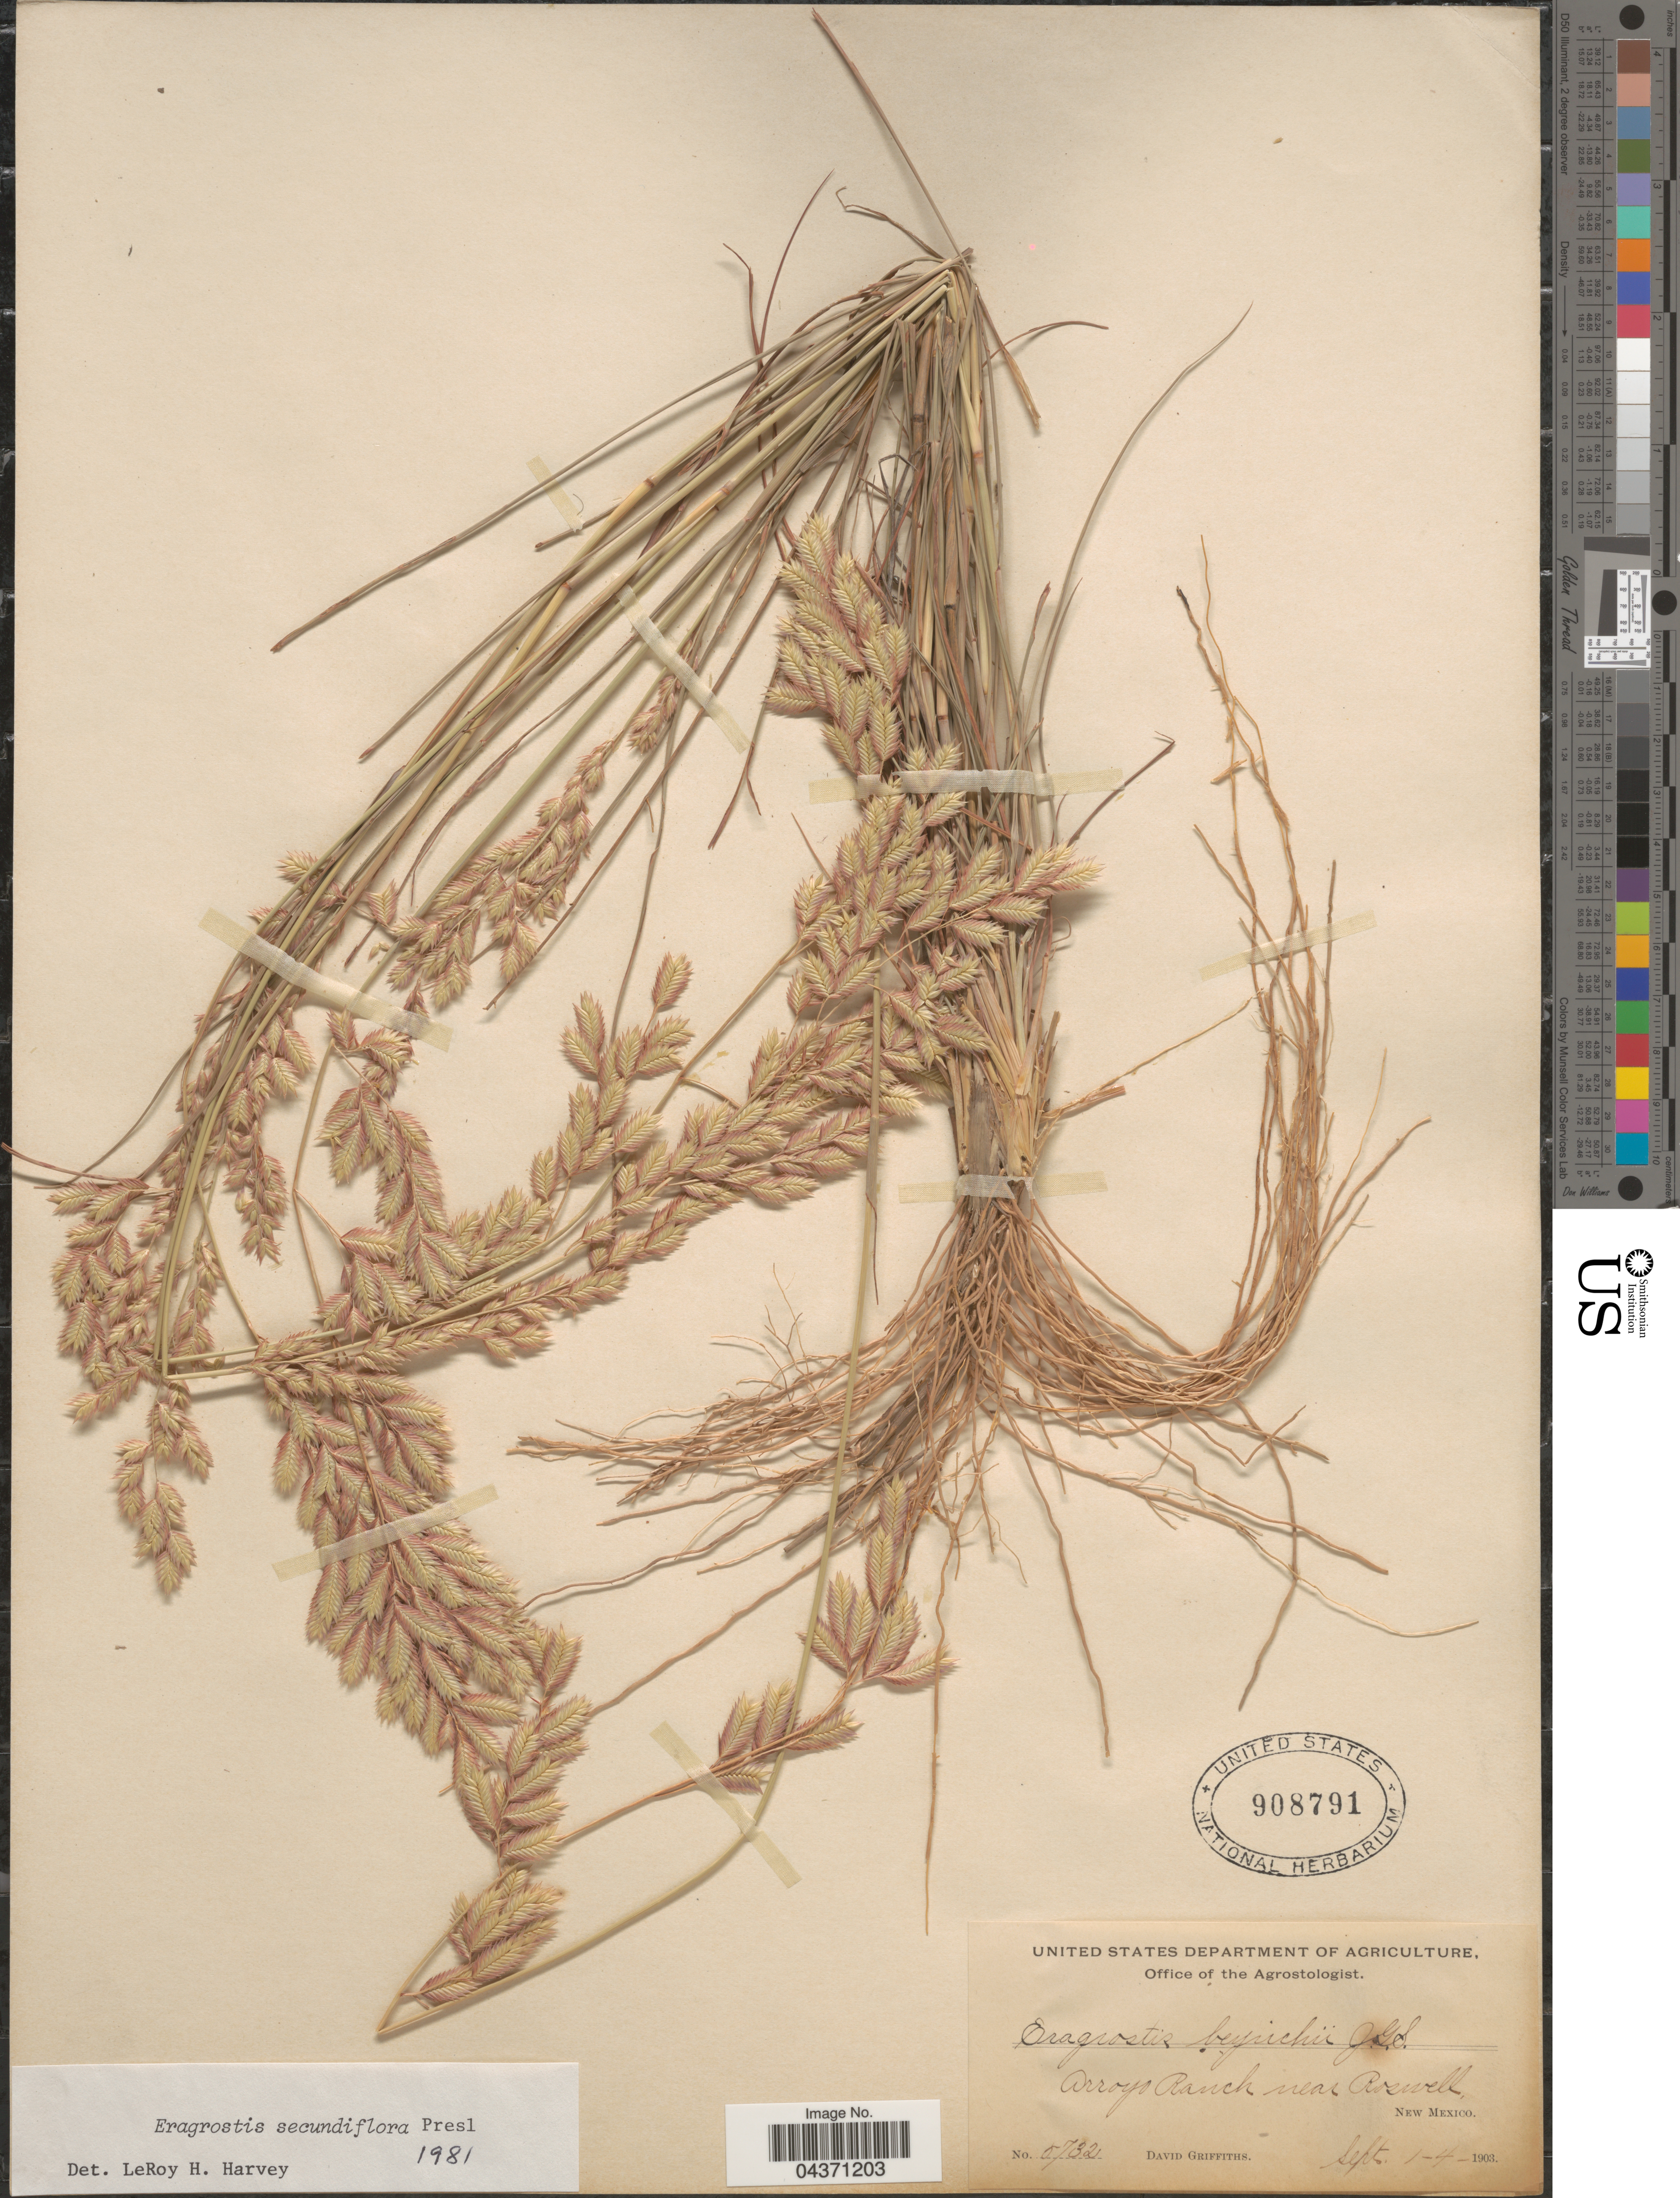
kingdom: Plantae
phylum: Tracheophyta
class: Liliopsida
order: Poales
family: Poaceae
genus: Eragrostis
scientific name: Eragrostis secundiflora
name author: J. Presl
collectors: D. Griffiths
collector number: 5732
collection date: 1903-09-01/1903-09-04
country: United States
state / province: New Mexico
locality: Arroyo Ranch near Roswell.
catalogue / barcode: US 908791